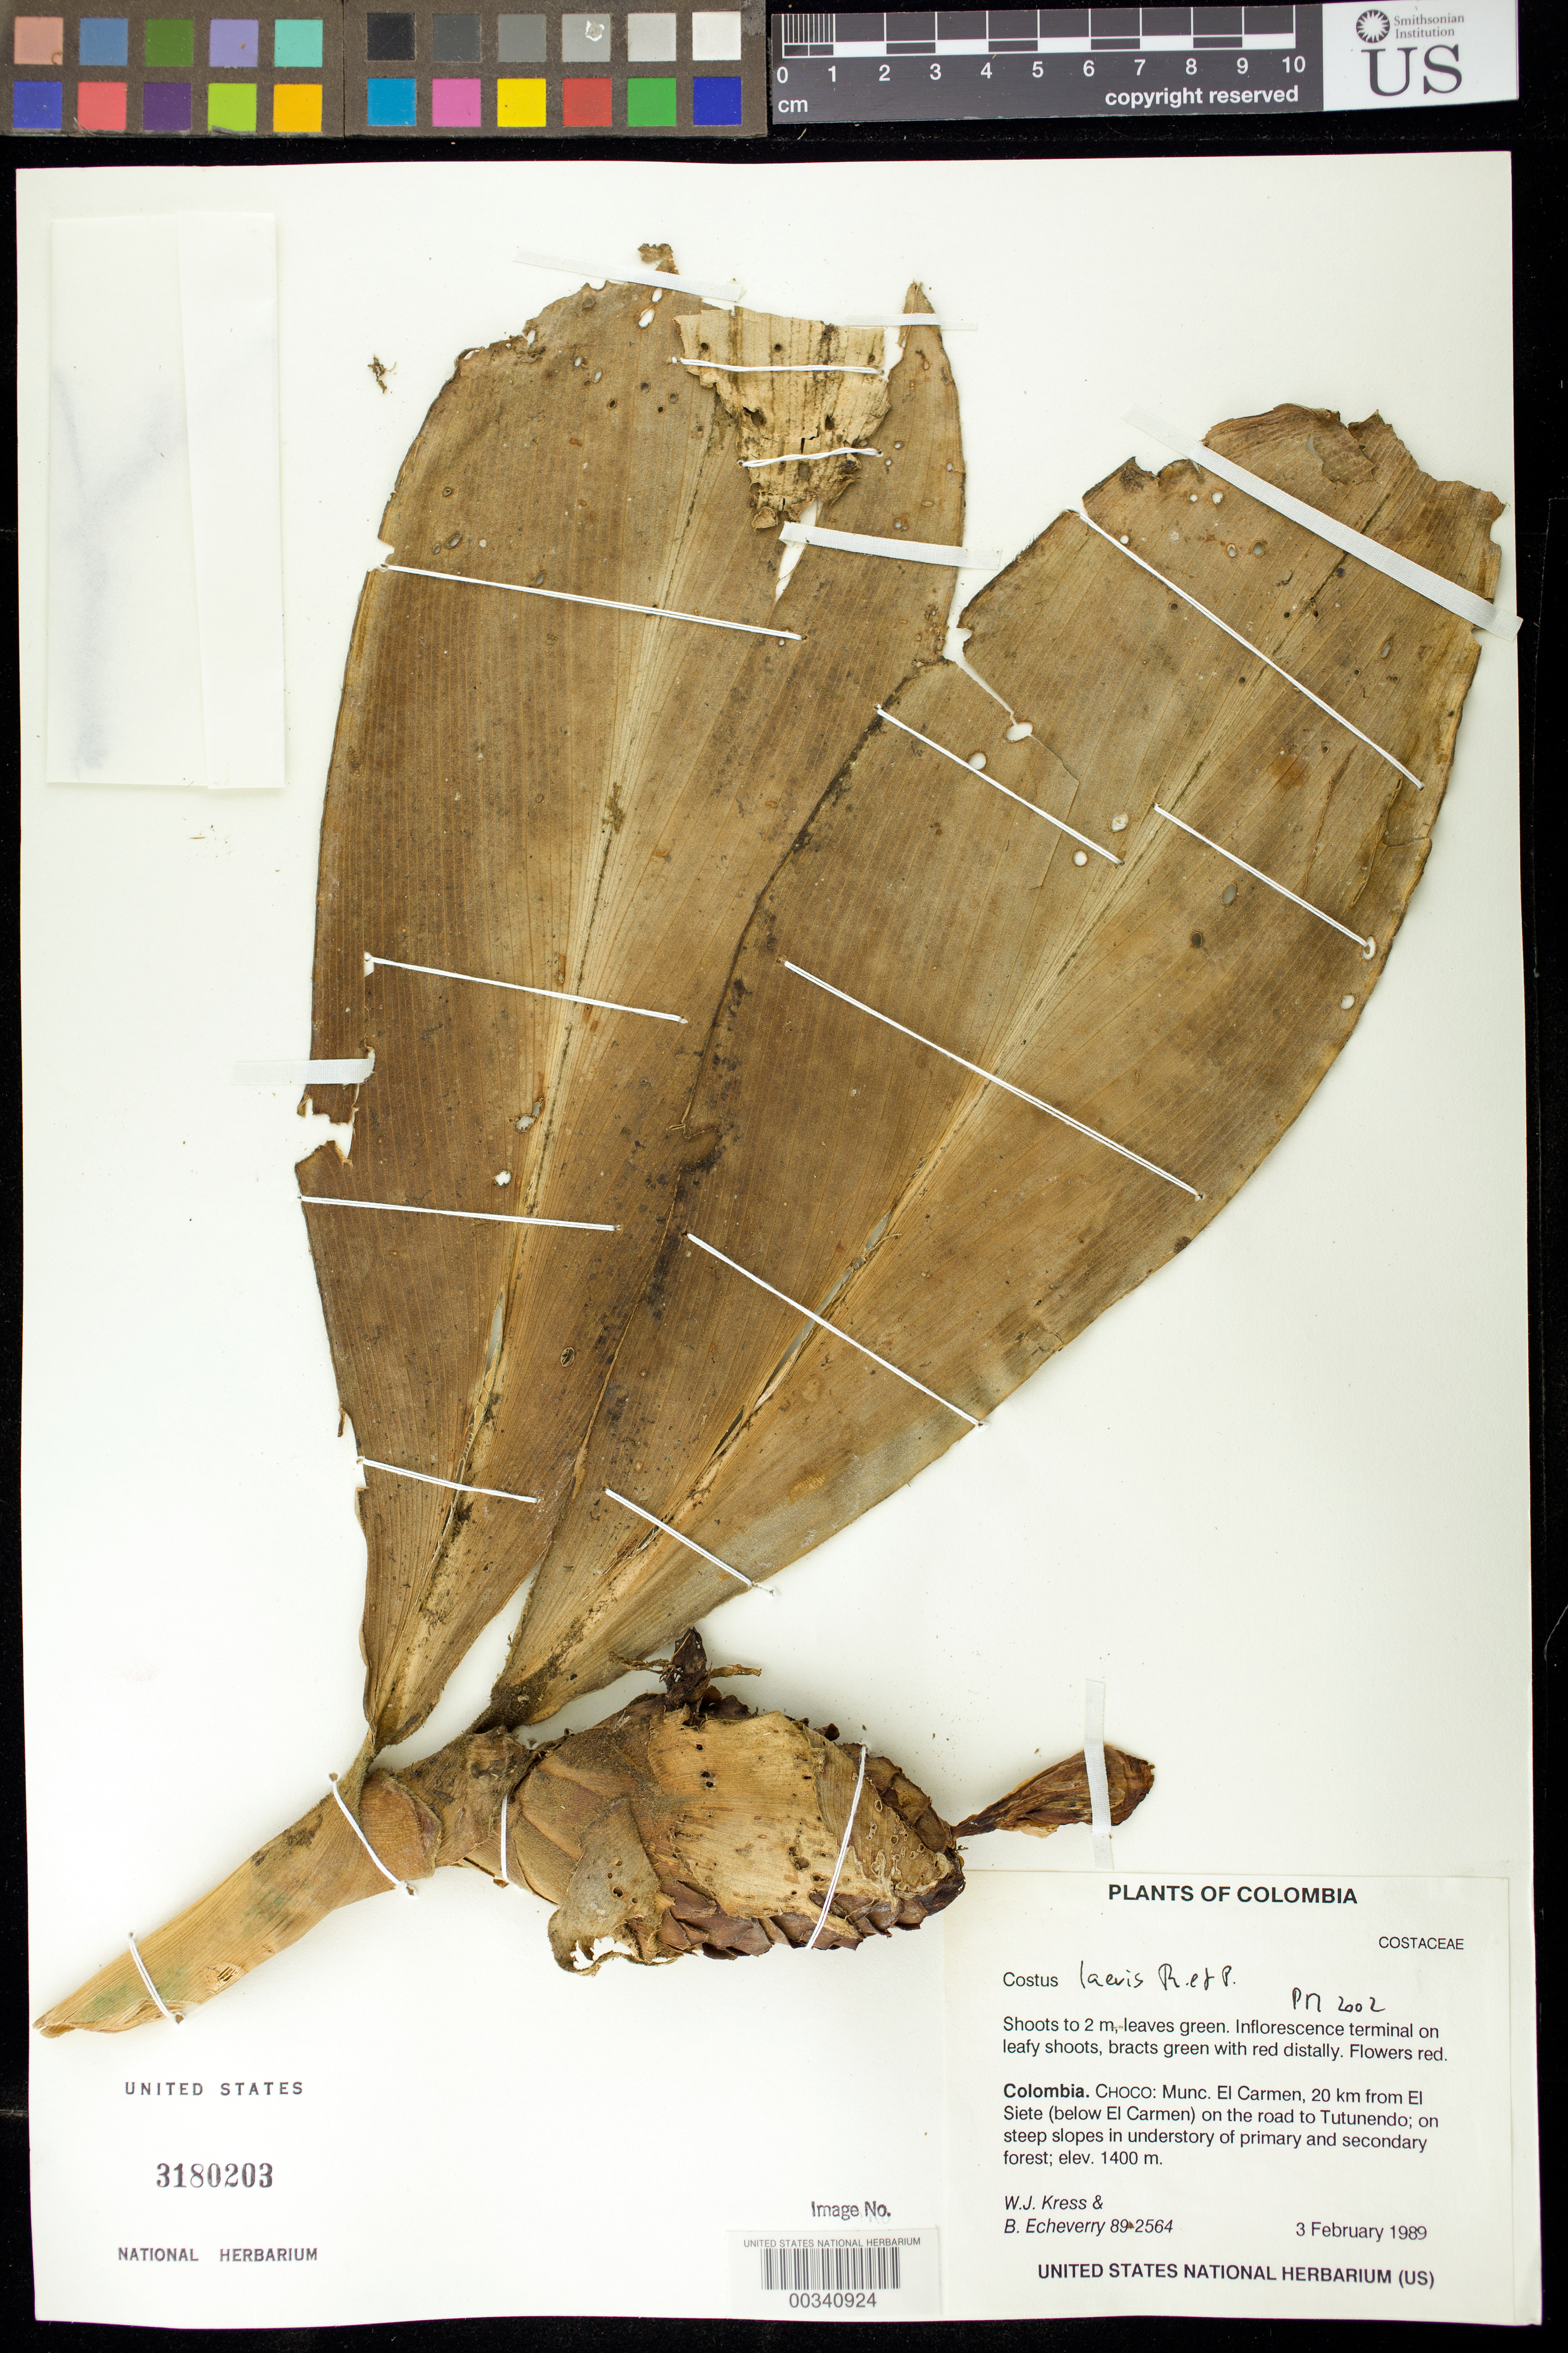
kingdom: Plantae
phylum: Tracheophyta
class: Liliopsida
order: Zingiberales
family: Costaceae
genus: Costus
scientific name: Costus laevis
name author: Ruiz & Pav.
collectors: W. J. Kress & B. Echeverry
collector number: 89-2564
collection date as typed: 03 Feb 1989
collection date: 1989-02-03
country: Colombia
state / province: Chocó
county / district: El Carmen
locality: Munc. el Carmen, 20 km from el Siete (below el Carmen) on road to TutUnendo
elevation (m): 1400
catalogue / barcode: US 3180203